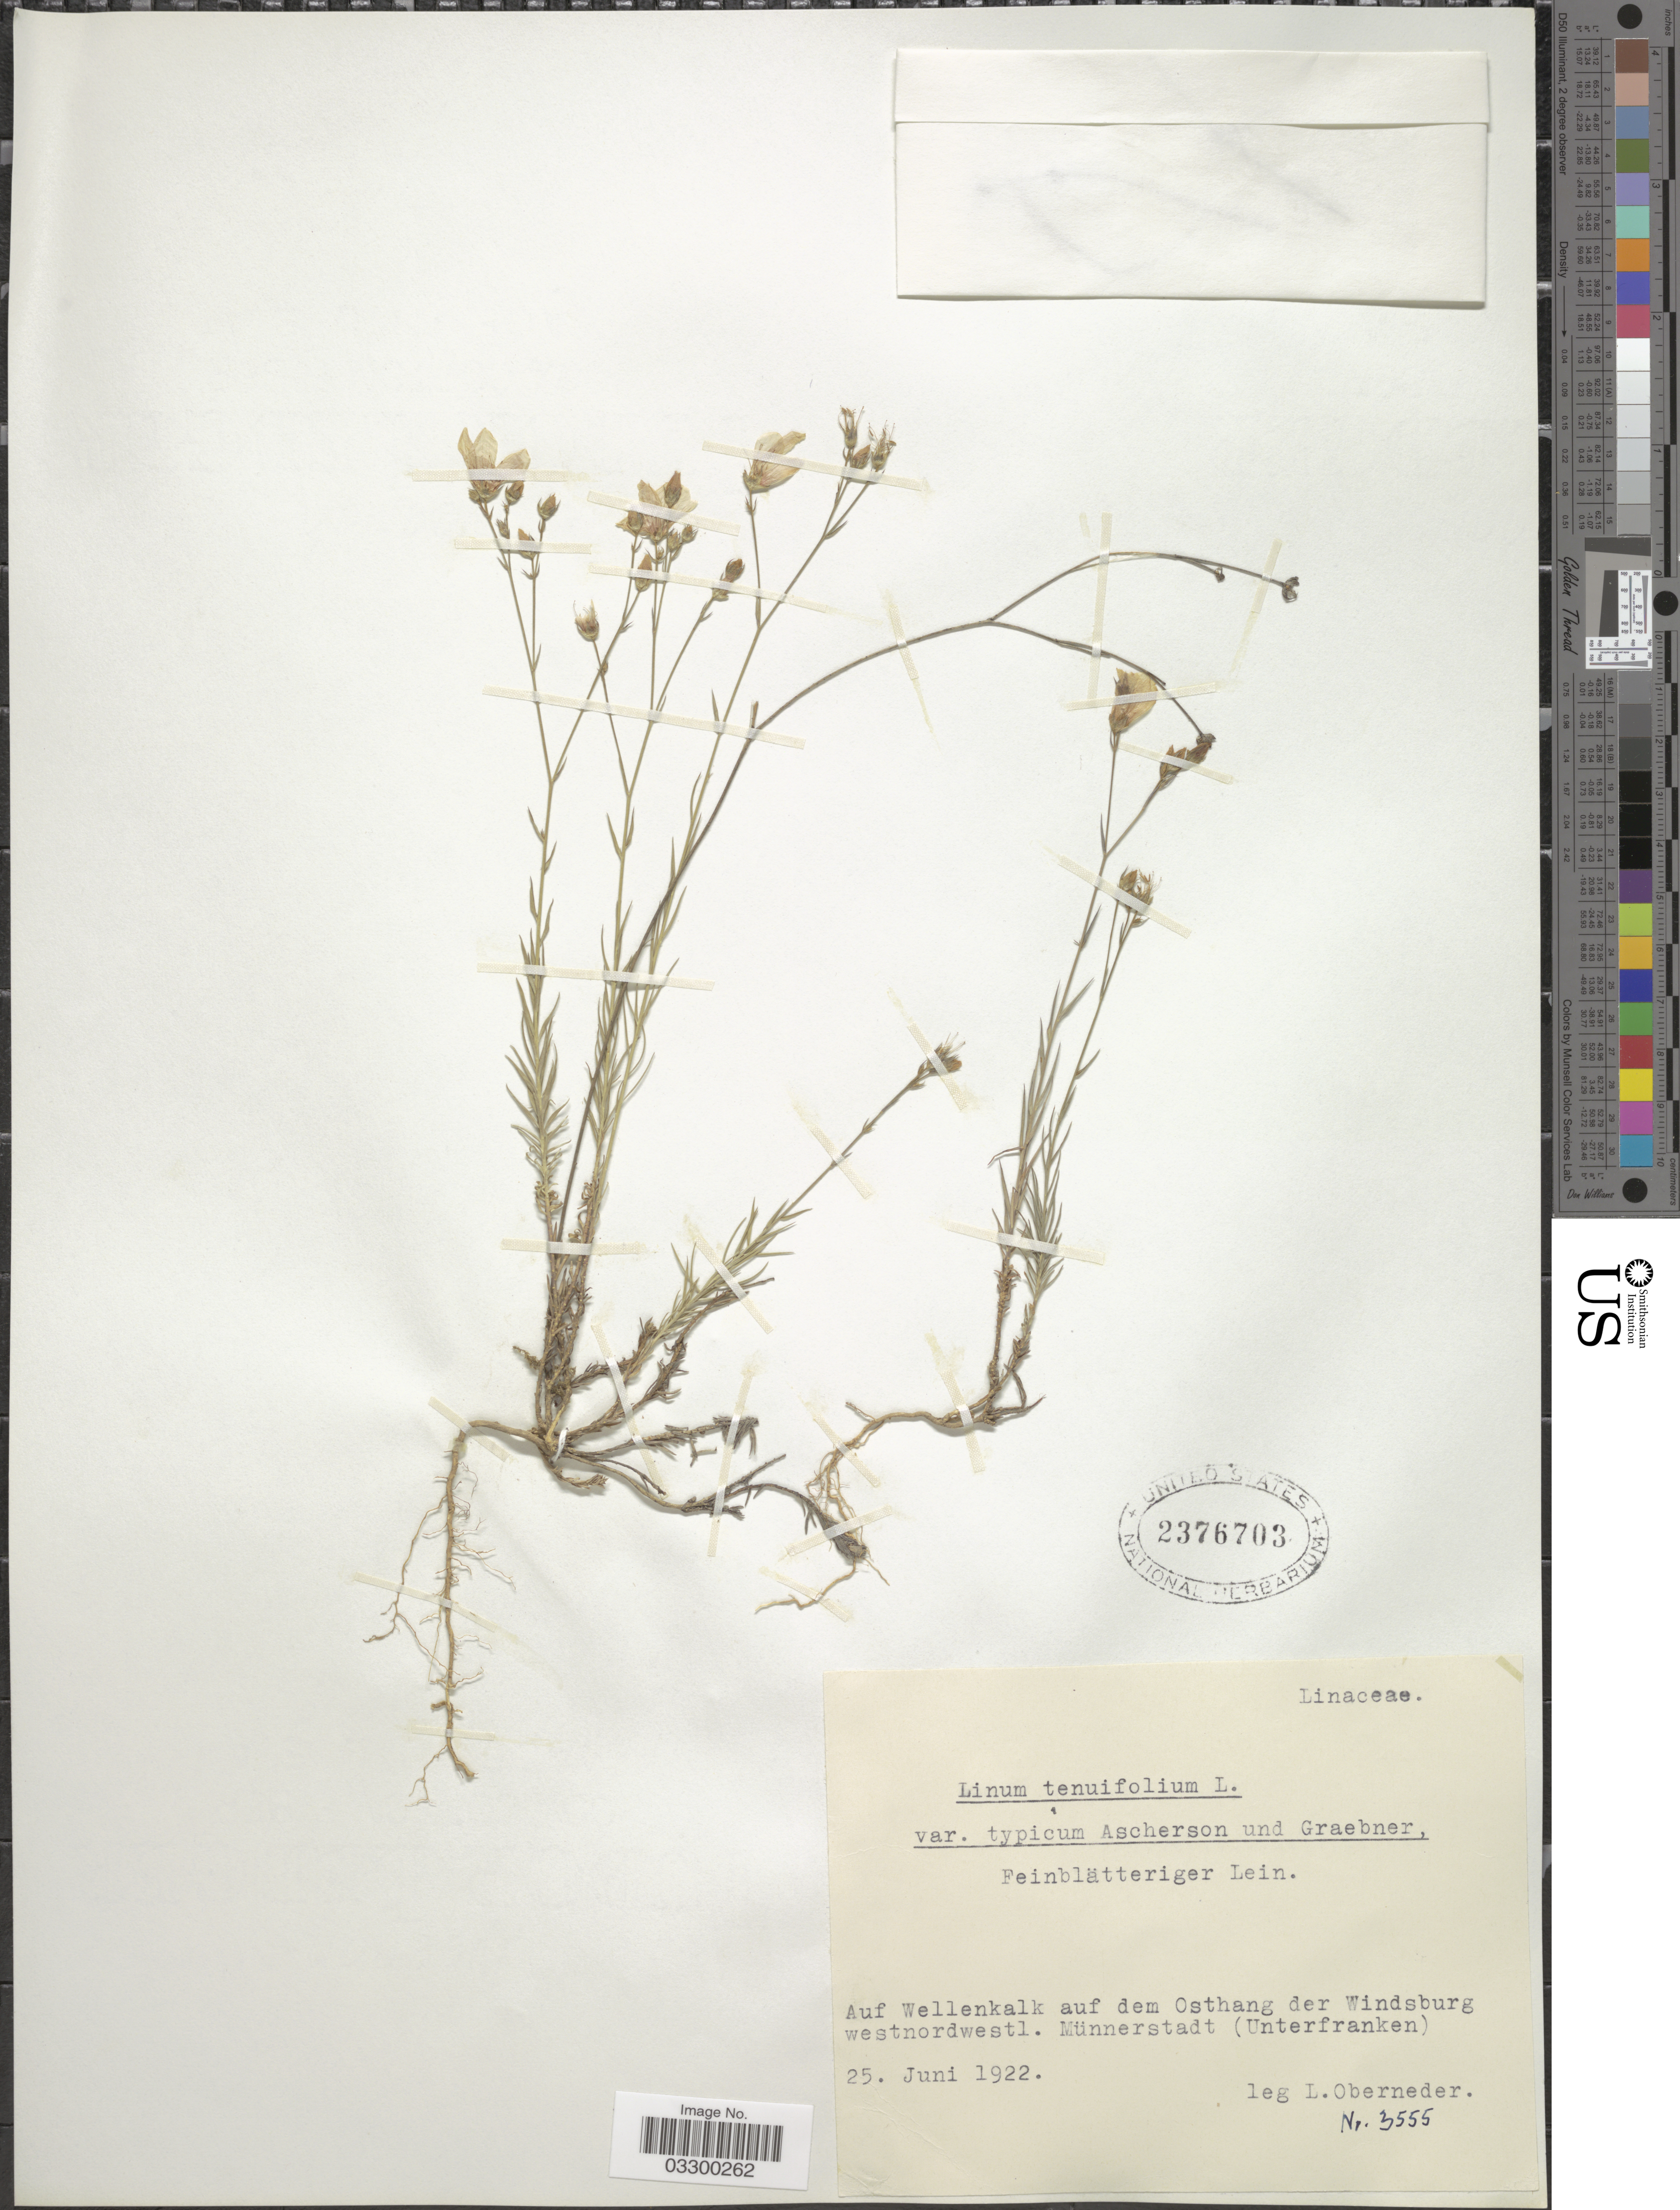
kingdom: Plantae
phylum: Tracheophyta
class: Magnoliopsida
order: Malpighiales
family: Linaceae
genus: Linum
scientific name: Linum tenuifolium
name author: L.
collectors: L. Oberneder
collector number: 3555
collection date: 1922-06-25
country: Germany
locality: Auf Wellenkalk auf dem Osthang der Windsburg westnordwestl. Münnerstadt (Unterfranken).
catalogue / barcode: US 2376703